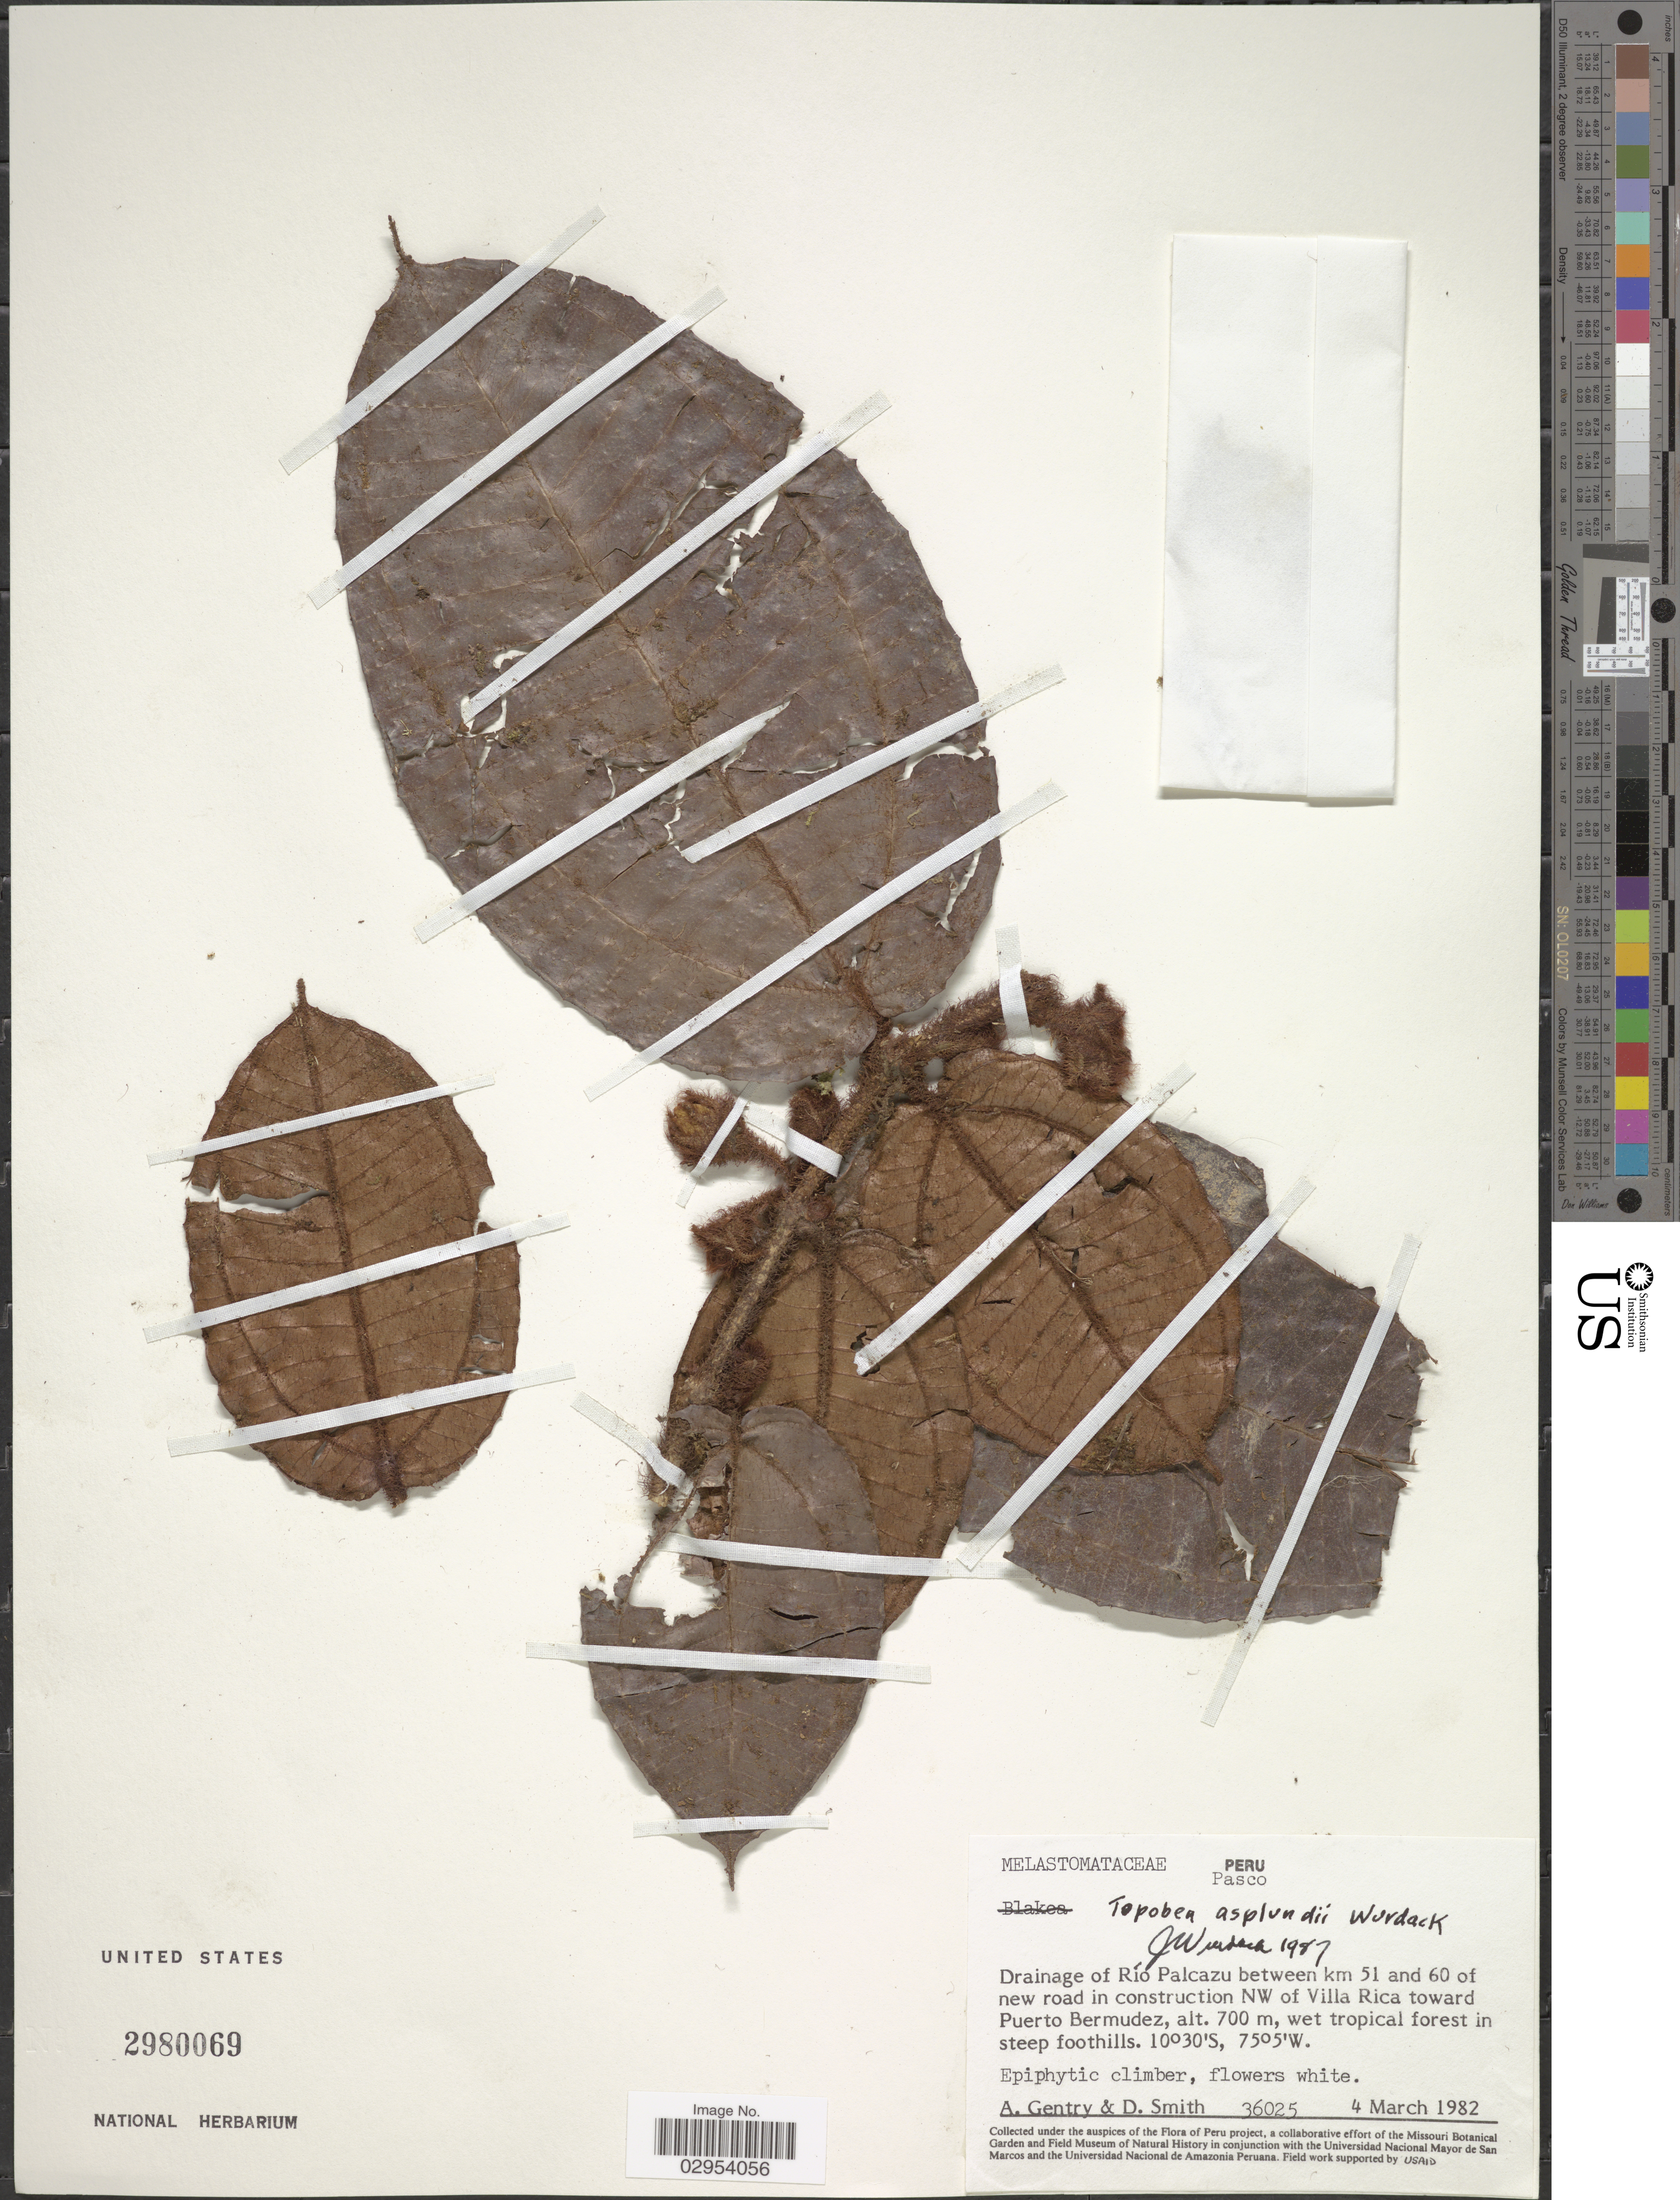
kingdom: Plantae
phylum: Tracheophyta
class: Magnoliopsida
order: Myrtales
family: Melastomataceae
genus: Topobea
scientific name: Topobea asplundii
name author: Wurdack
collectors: A. H. Gentry & D. Smith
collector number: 36025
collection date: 1982-03-04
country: Peru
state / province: Pasco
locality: Drainage of Río Palcazu between km 51 and 60 of new road in construction NW of Villa Rica toward Puerto Bermudez.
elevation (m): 700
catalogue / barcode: US 2980069